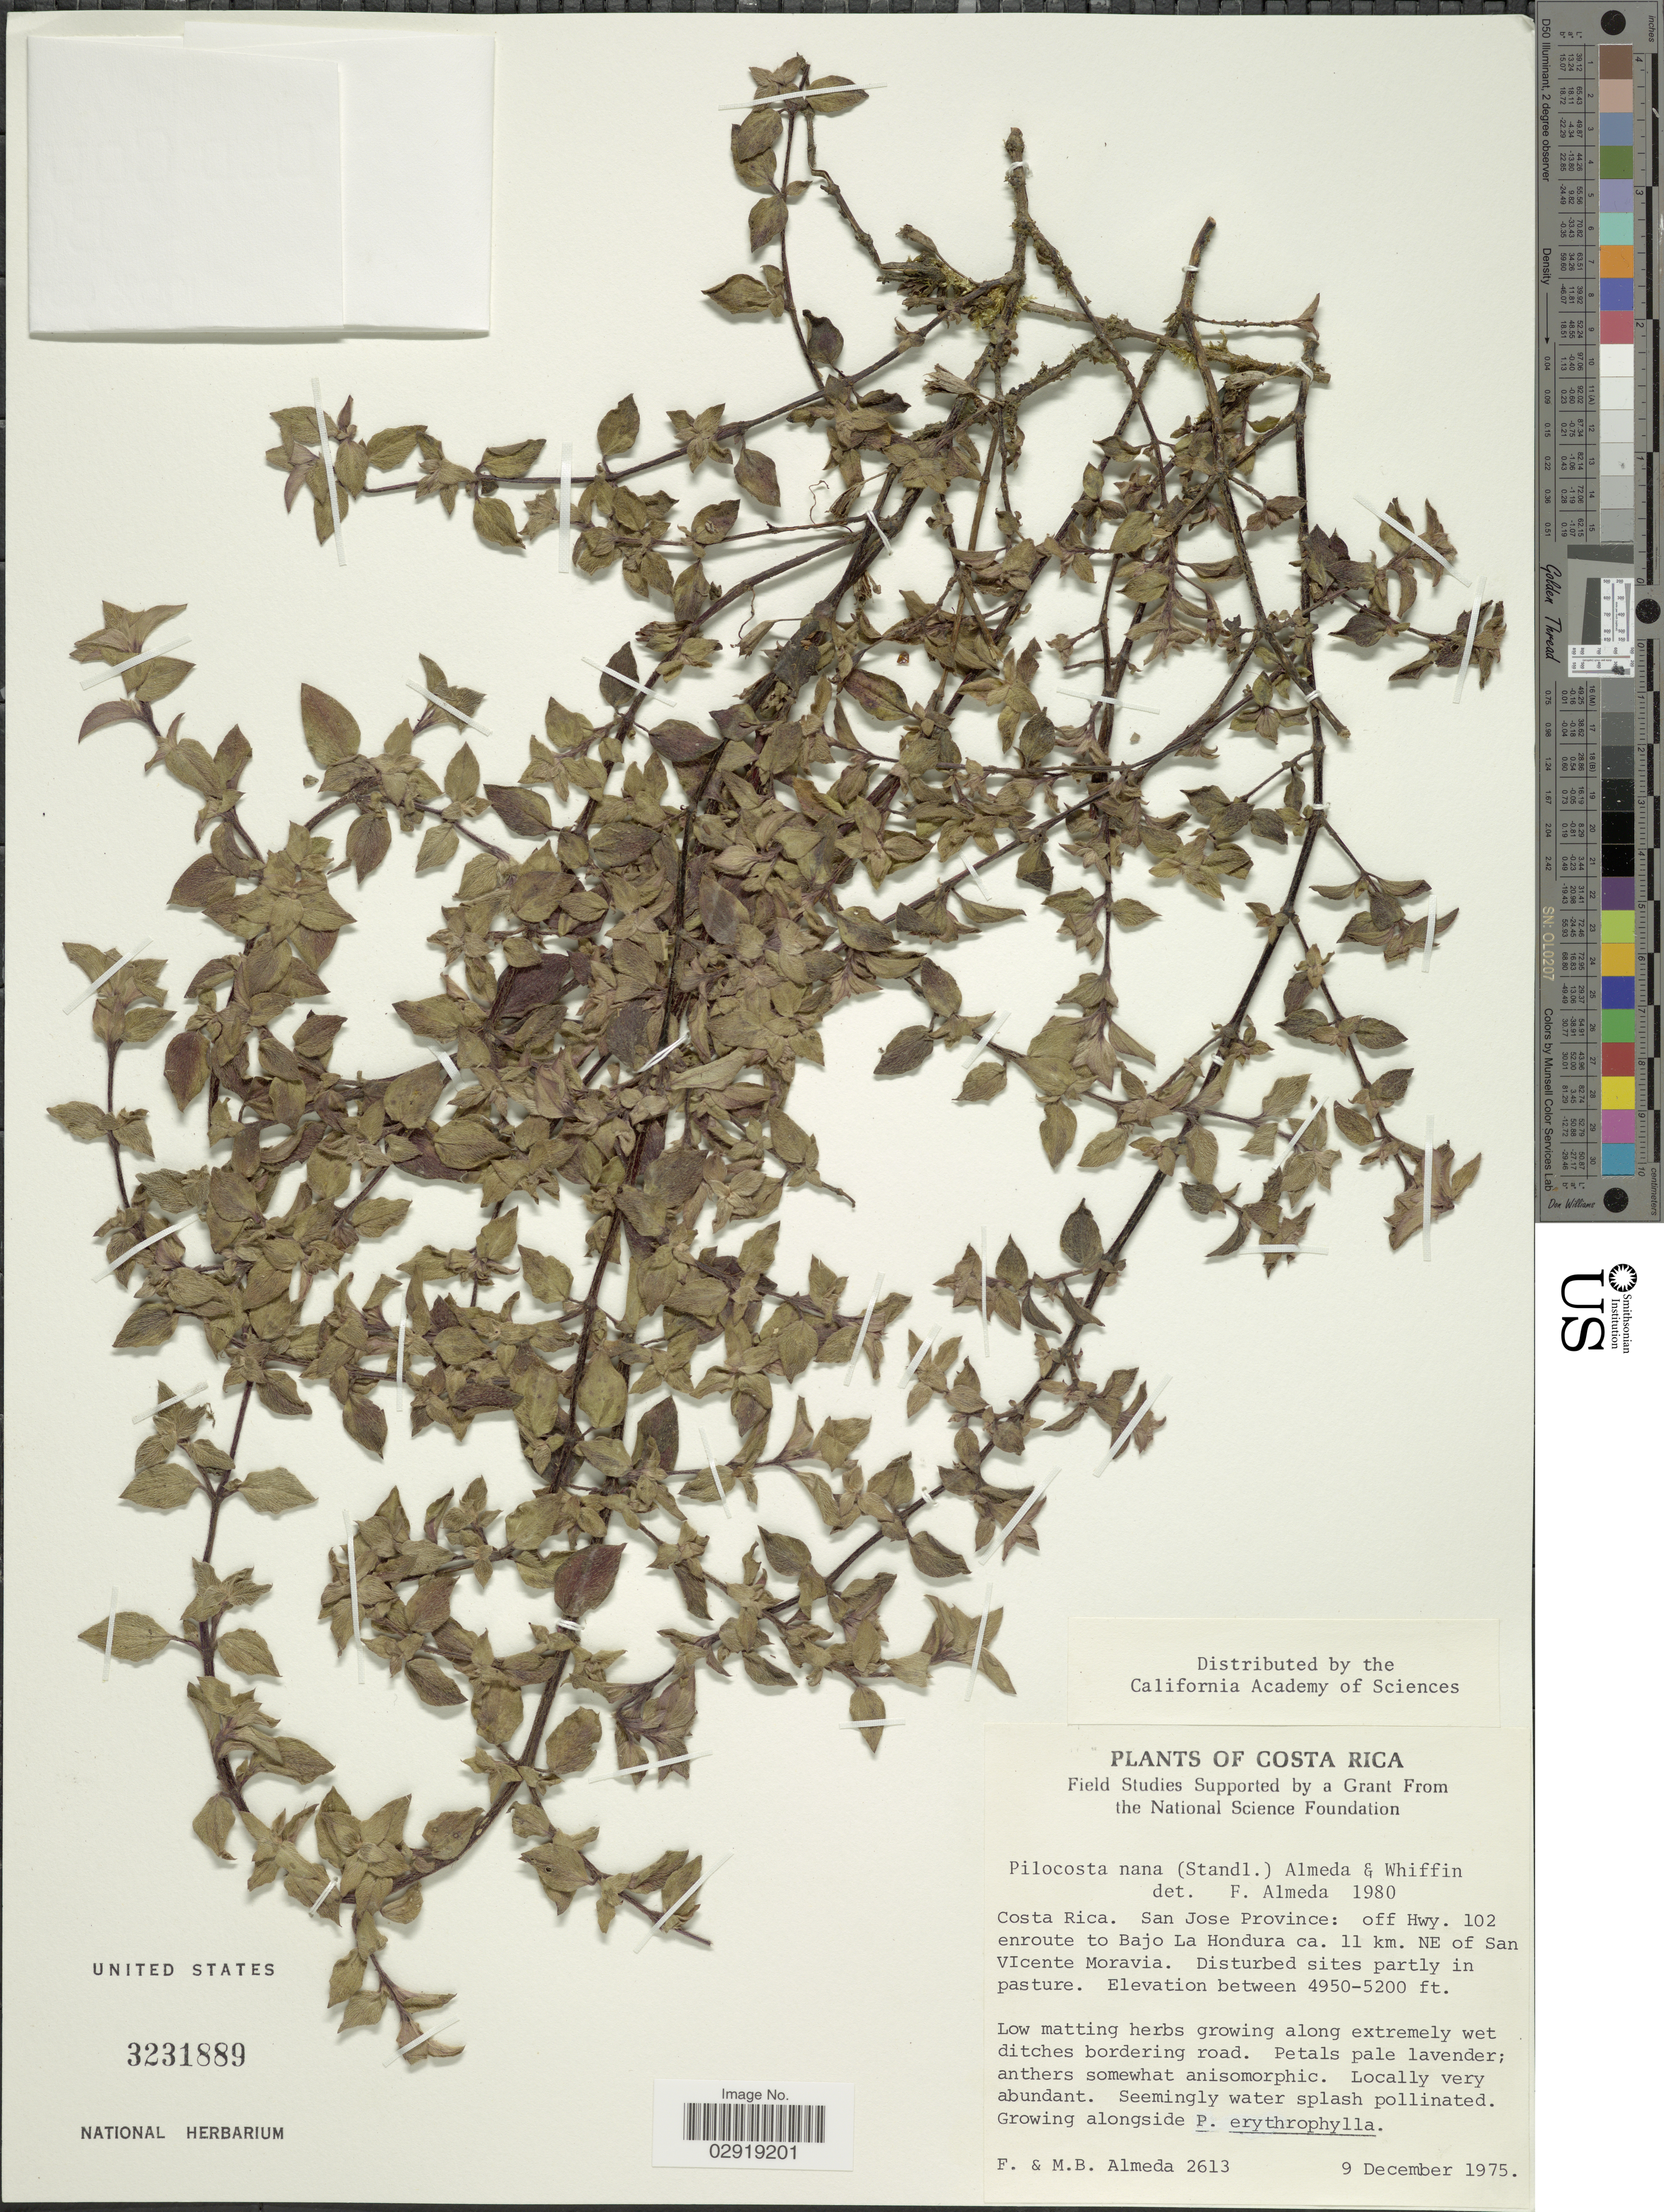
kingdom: Plantae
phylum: Tracheophyta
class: Magnoliopsida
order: Myrtales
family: Melastomataceae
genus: Pilocosta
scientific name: Pilocosta nana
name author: (Standl.) Almeda &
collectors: F. Almeda & M. Almeda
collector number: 2613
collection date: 1975-12-09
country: Costa Rica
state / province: San José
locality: Off Hwy. 102 enroute to Bajo La Hondura ca. 11 km. NE of San VIcente Moravia.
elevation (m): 1509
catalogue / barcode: US 3231889